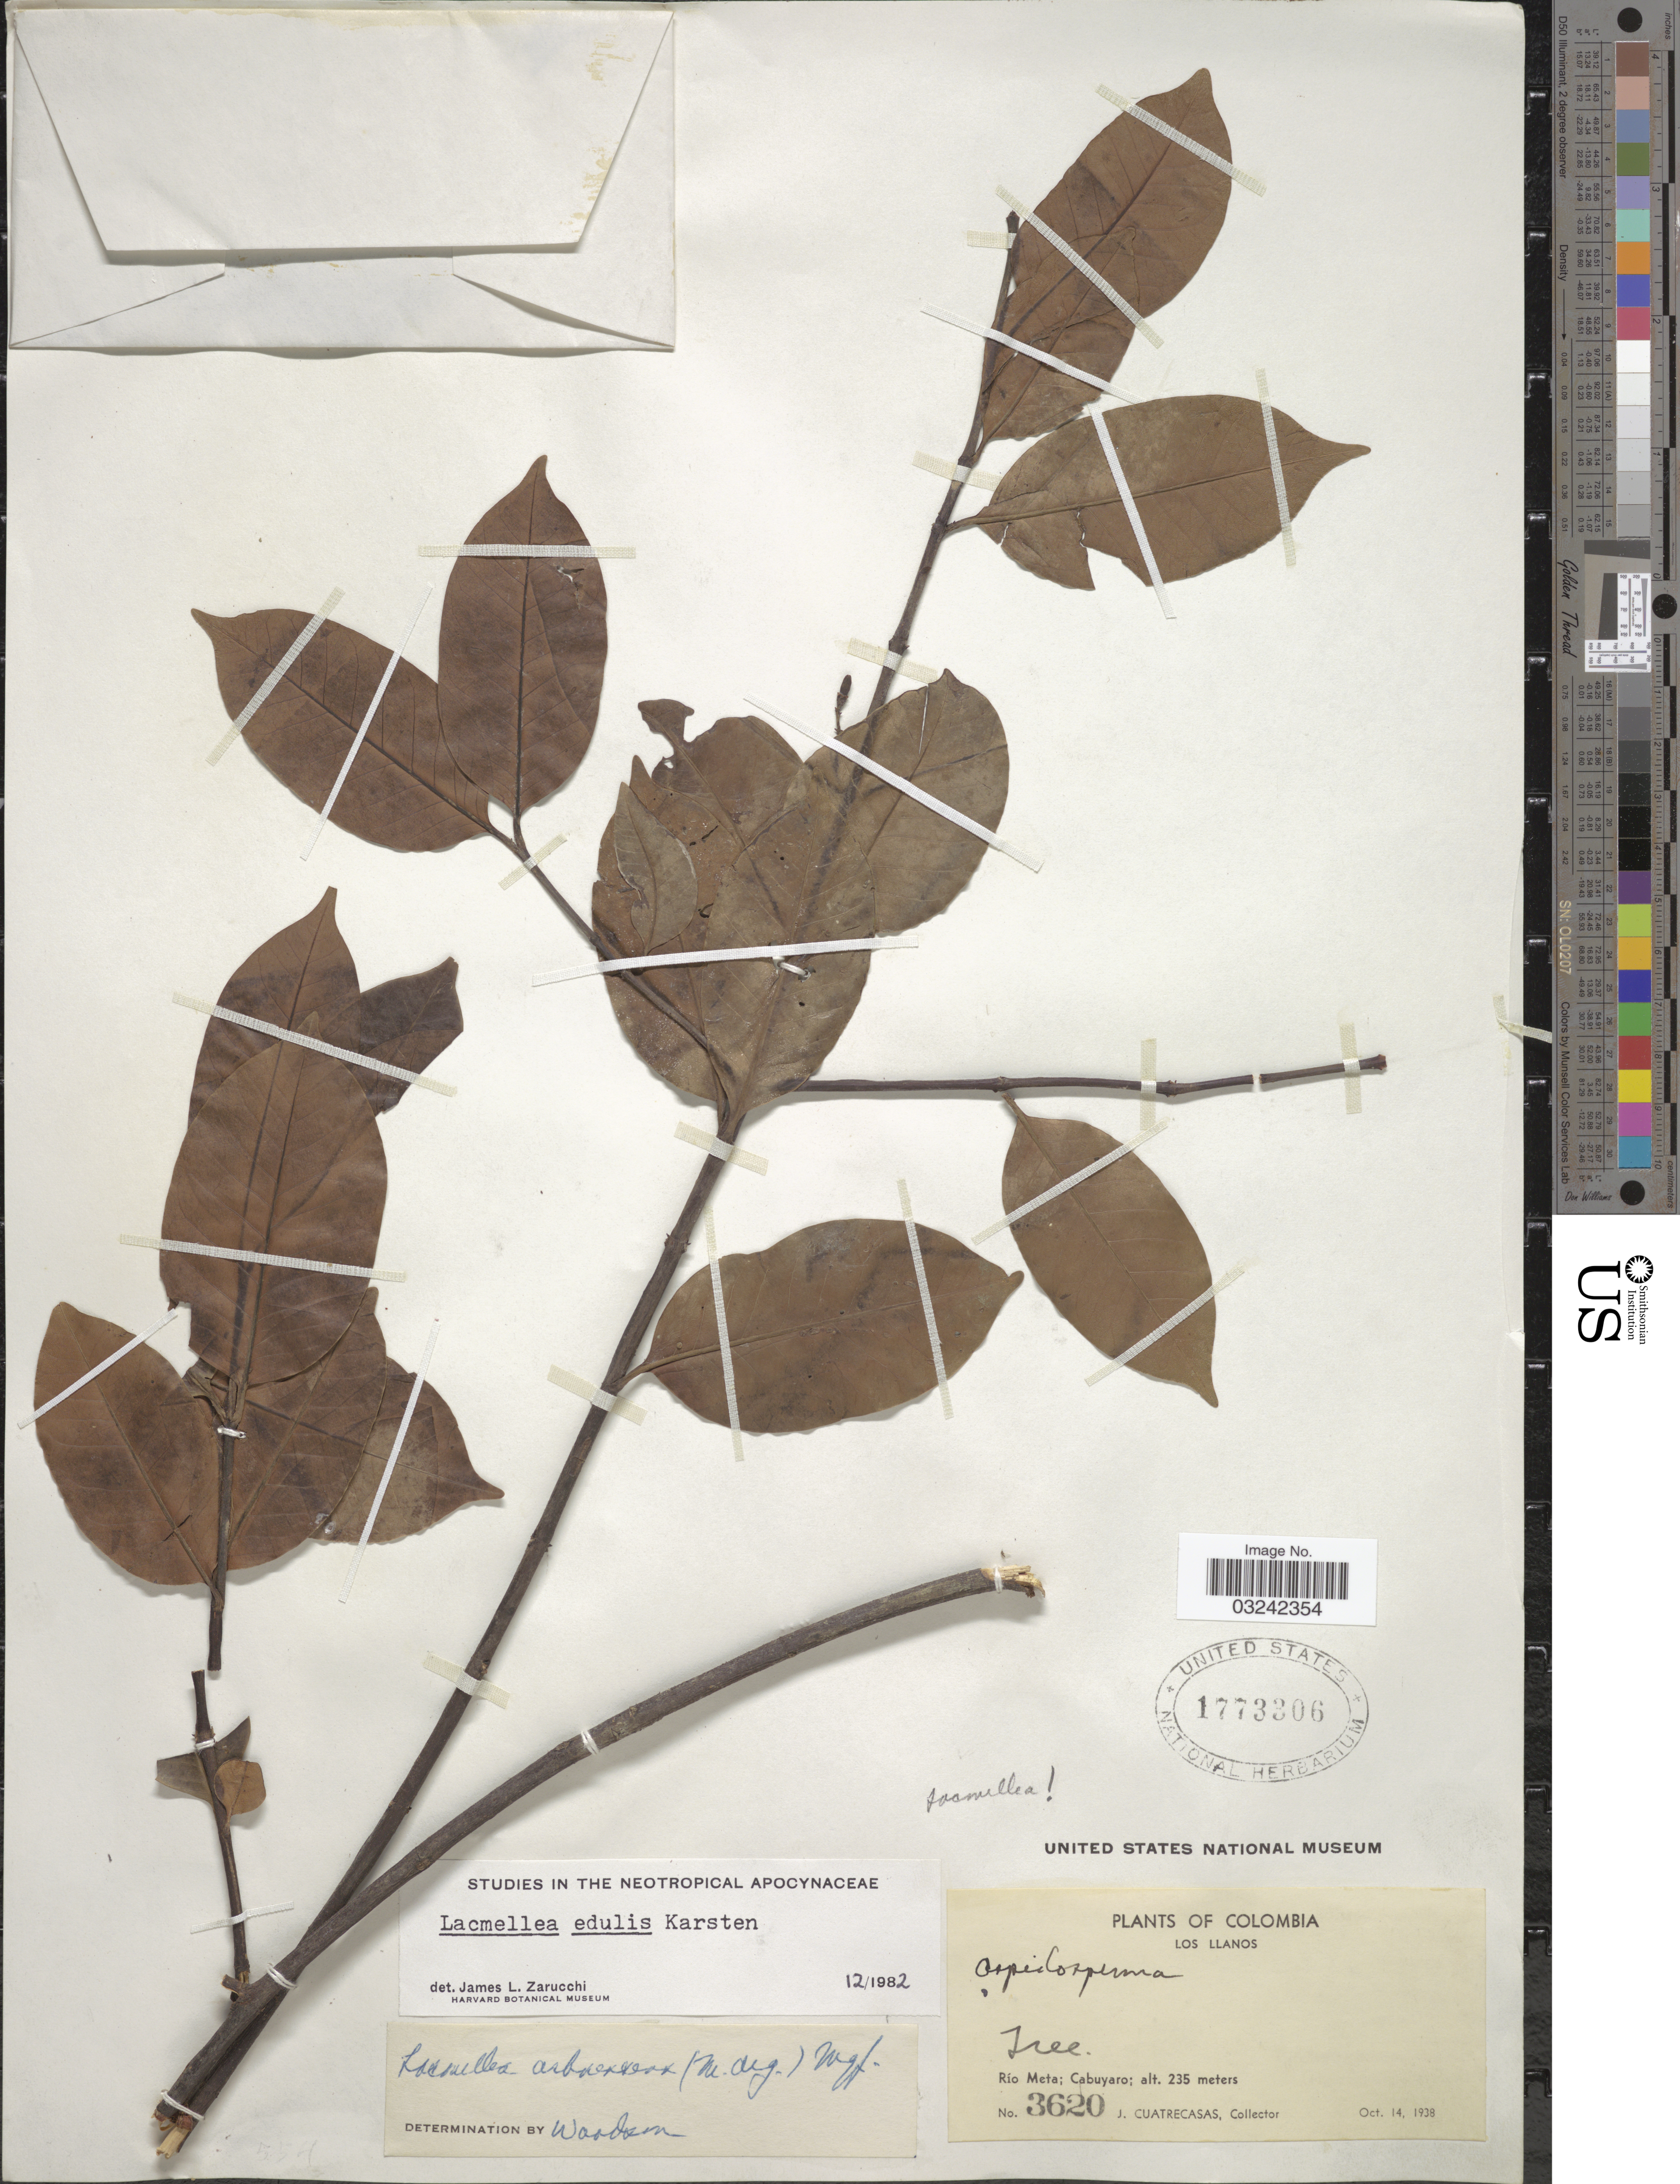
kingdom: Plantae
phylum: Tracheophyta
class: Magnoliopsida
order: Gentianales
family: Apocynaceae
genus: Lacmellea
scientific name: Lacmellea edulis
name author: H. Karst.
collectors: J. Cuatrecasas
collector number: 3620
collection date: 1938-10-14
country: Colombia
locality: Los Llanos. Río Meta; Cabuyaro.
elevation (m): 235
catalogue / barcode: US 1773306